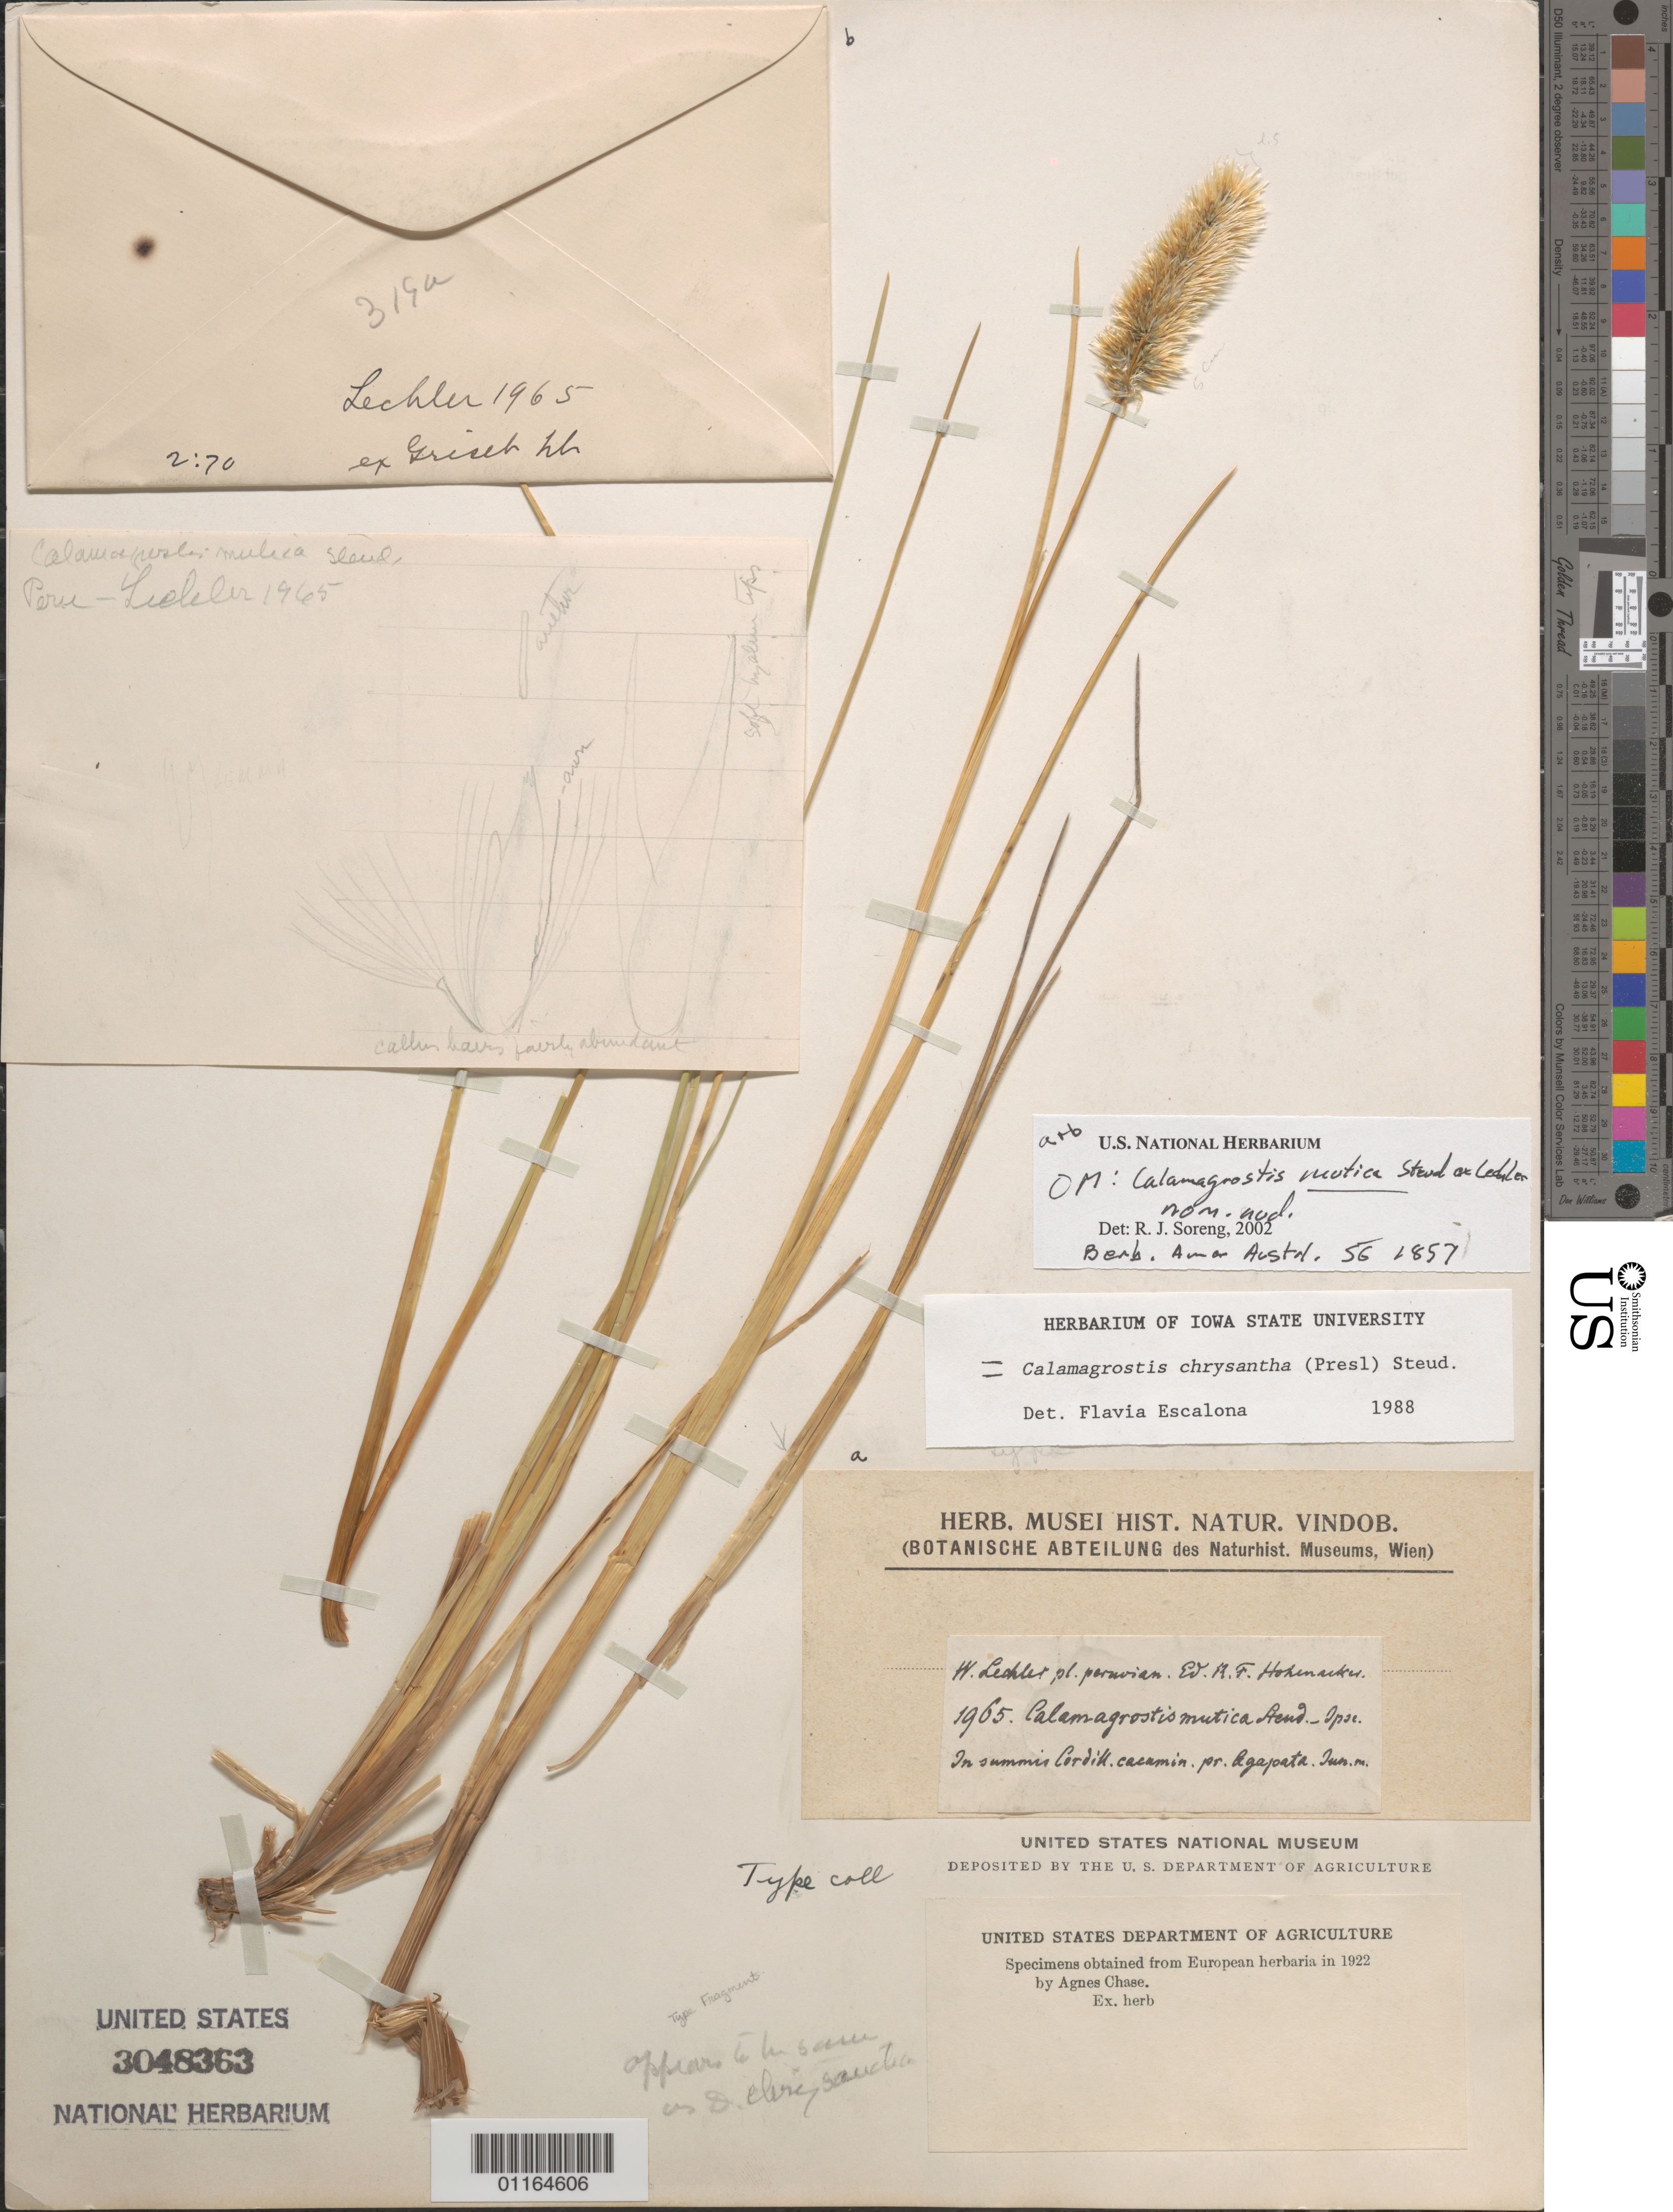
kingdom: Plantae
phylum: Tracheophyta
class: Liliopsida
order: Poales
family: Poaceae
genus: Calamagrostis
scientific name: Calamagrostis chrysantha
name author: (J. Presl) Steud.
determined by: Escalona, F. D.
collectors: W. Lechler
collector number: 1965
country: Peru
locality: Cordill.: prope Agapata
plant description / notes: Apparently the basis for the name "Calamagrostis mutica Steud." [ex Lechler, 1857] but name without description, never validly published.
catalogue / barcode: US 3048363